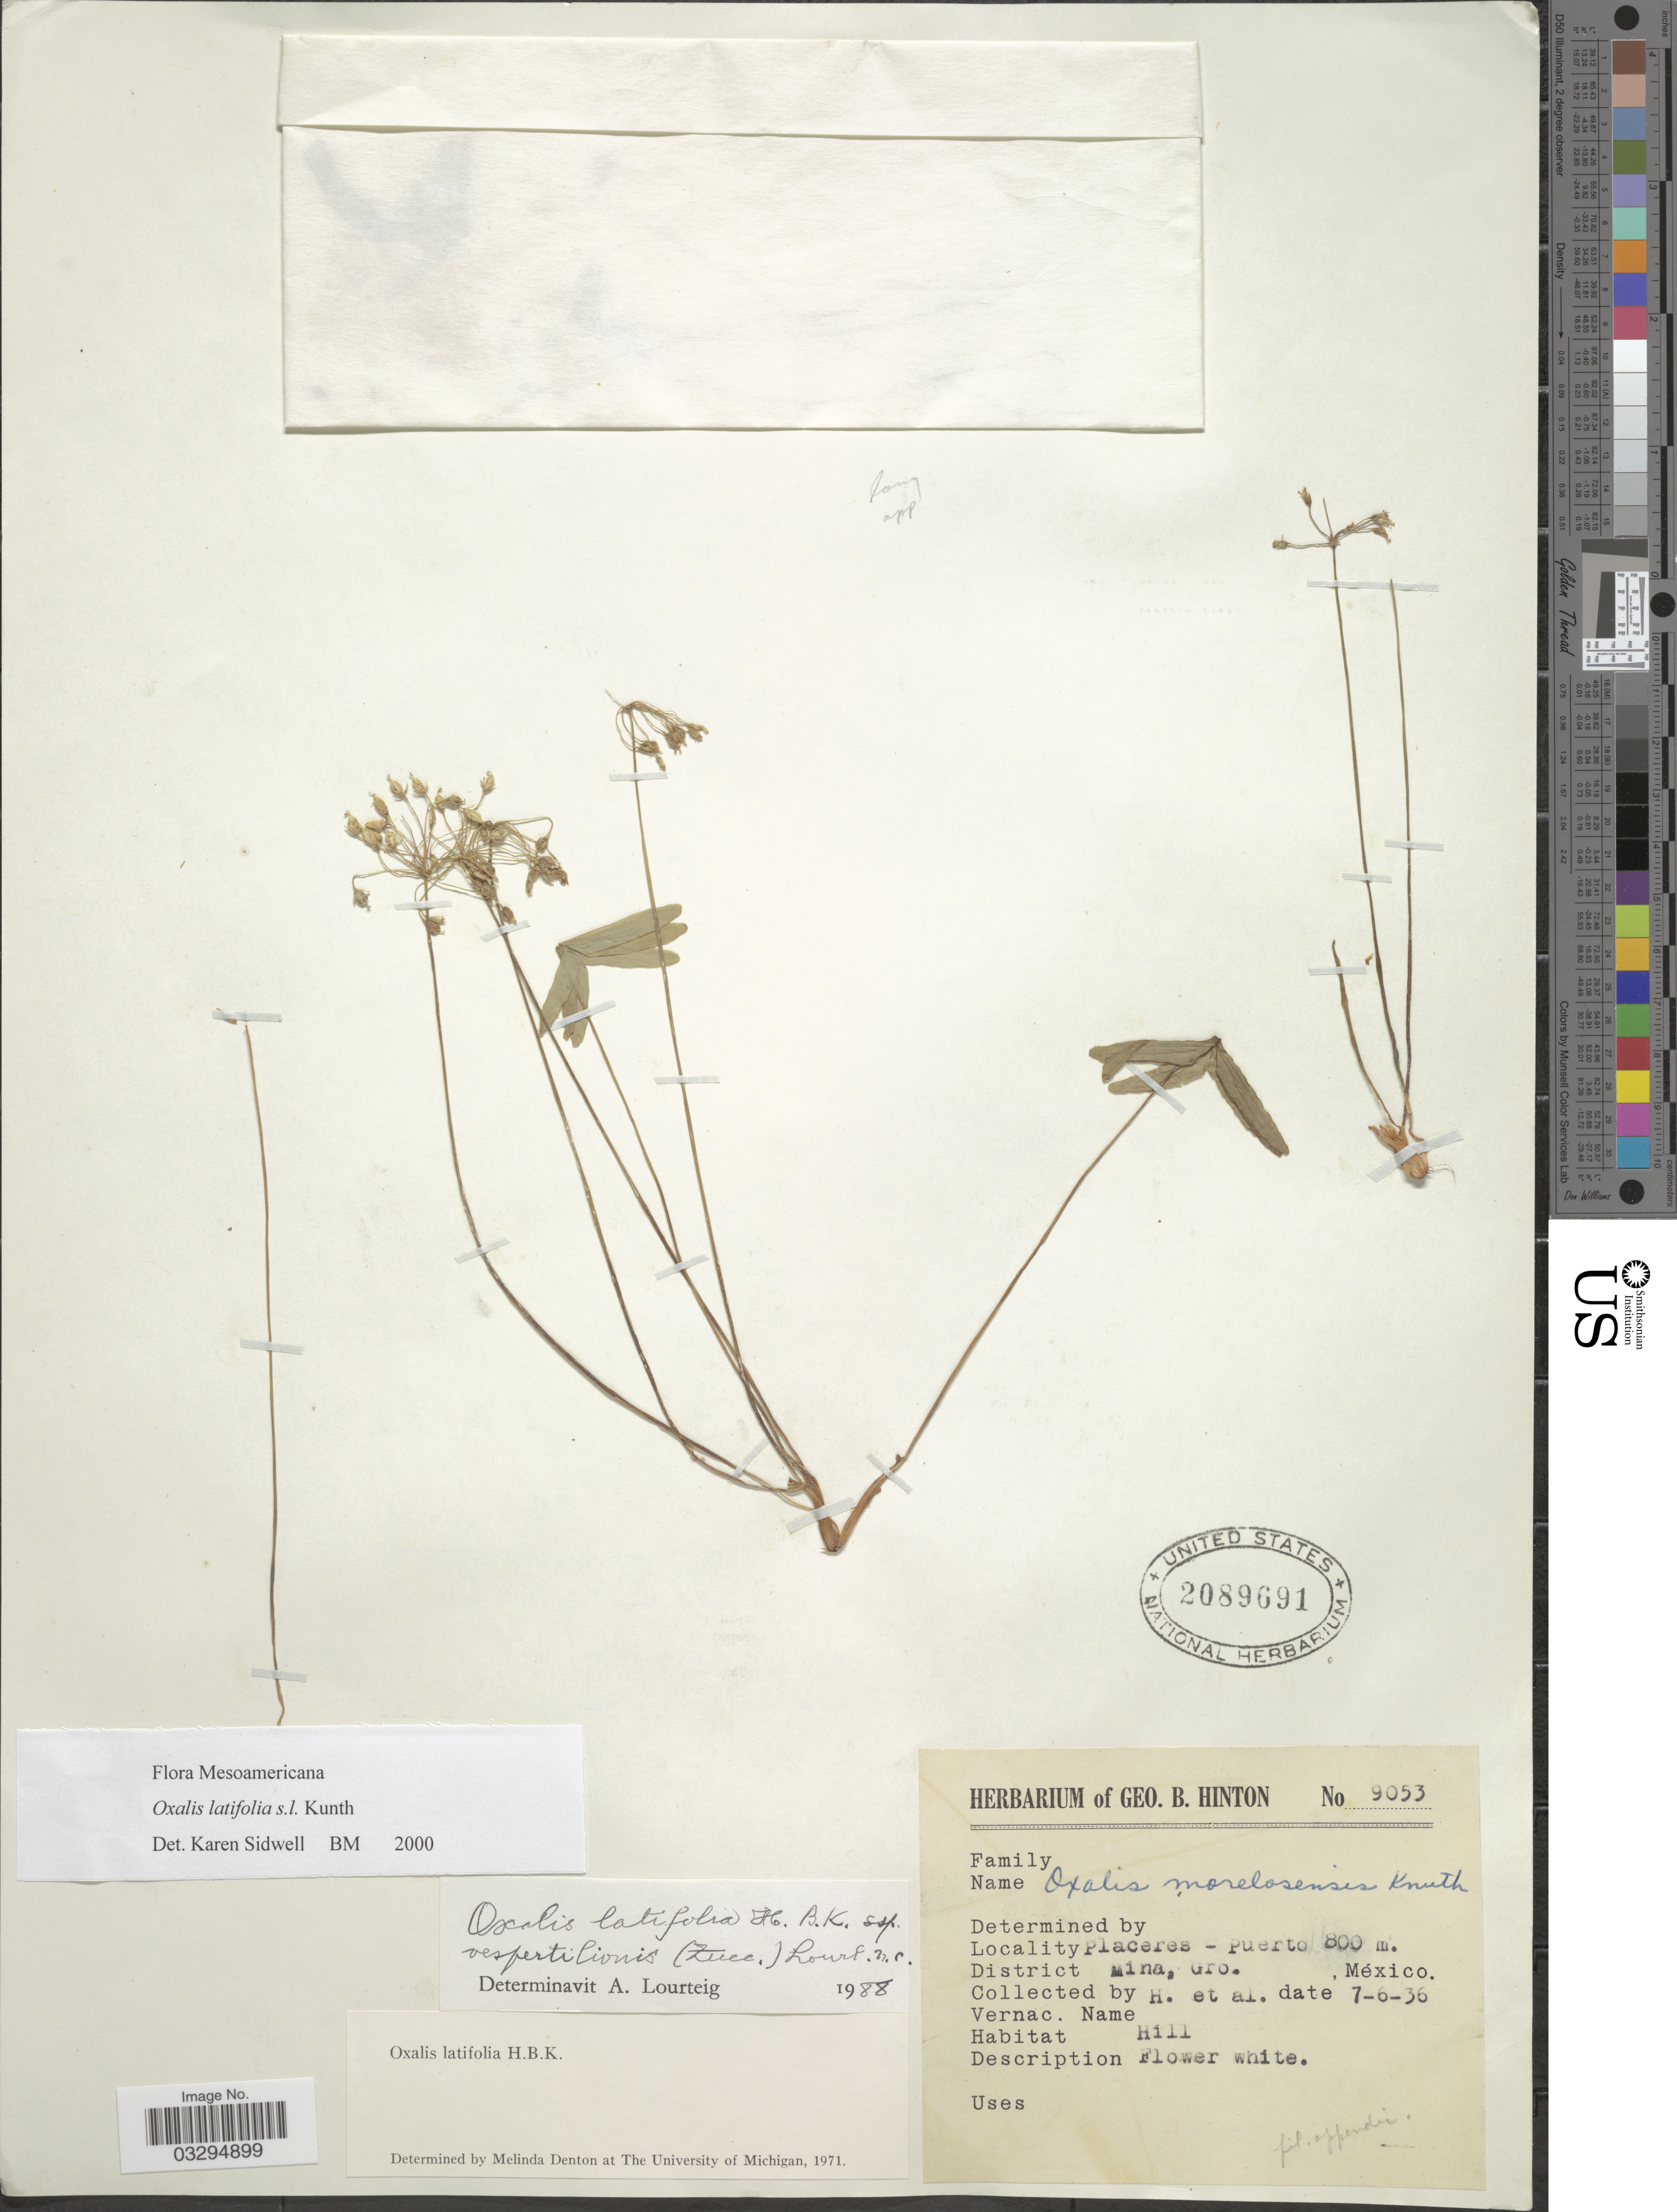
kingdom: Plantae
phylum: Tracheophyta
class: Magnoliopsida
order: Oxalidales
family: Oxalidaceae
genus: Oxalis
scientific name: Oxalis latifolia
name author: Kunth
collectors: G. B. Hinton & et al.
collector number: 9053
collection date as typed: Transcribed d/m/y: 7/6/36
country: Mexico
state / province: Guerrero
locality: Placeres-puerto, District Mina.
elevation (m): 800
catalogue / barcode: US 2089691